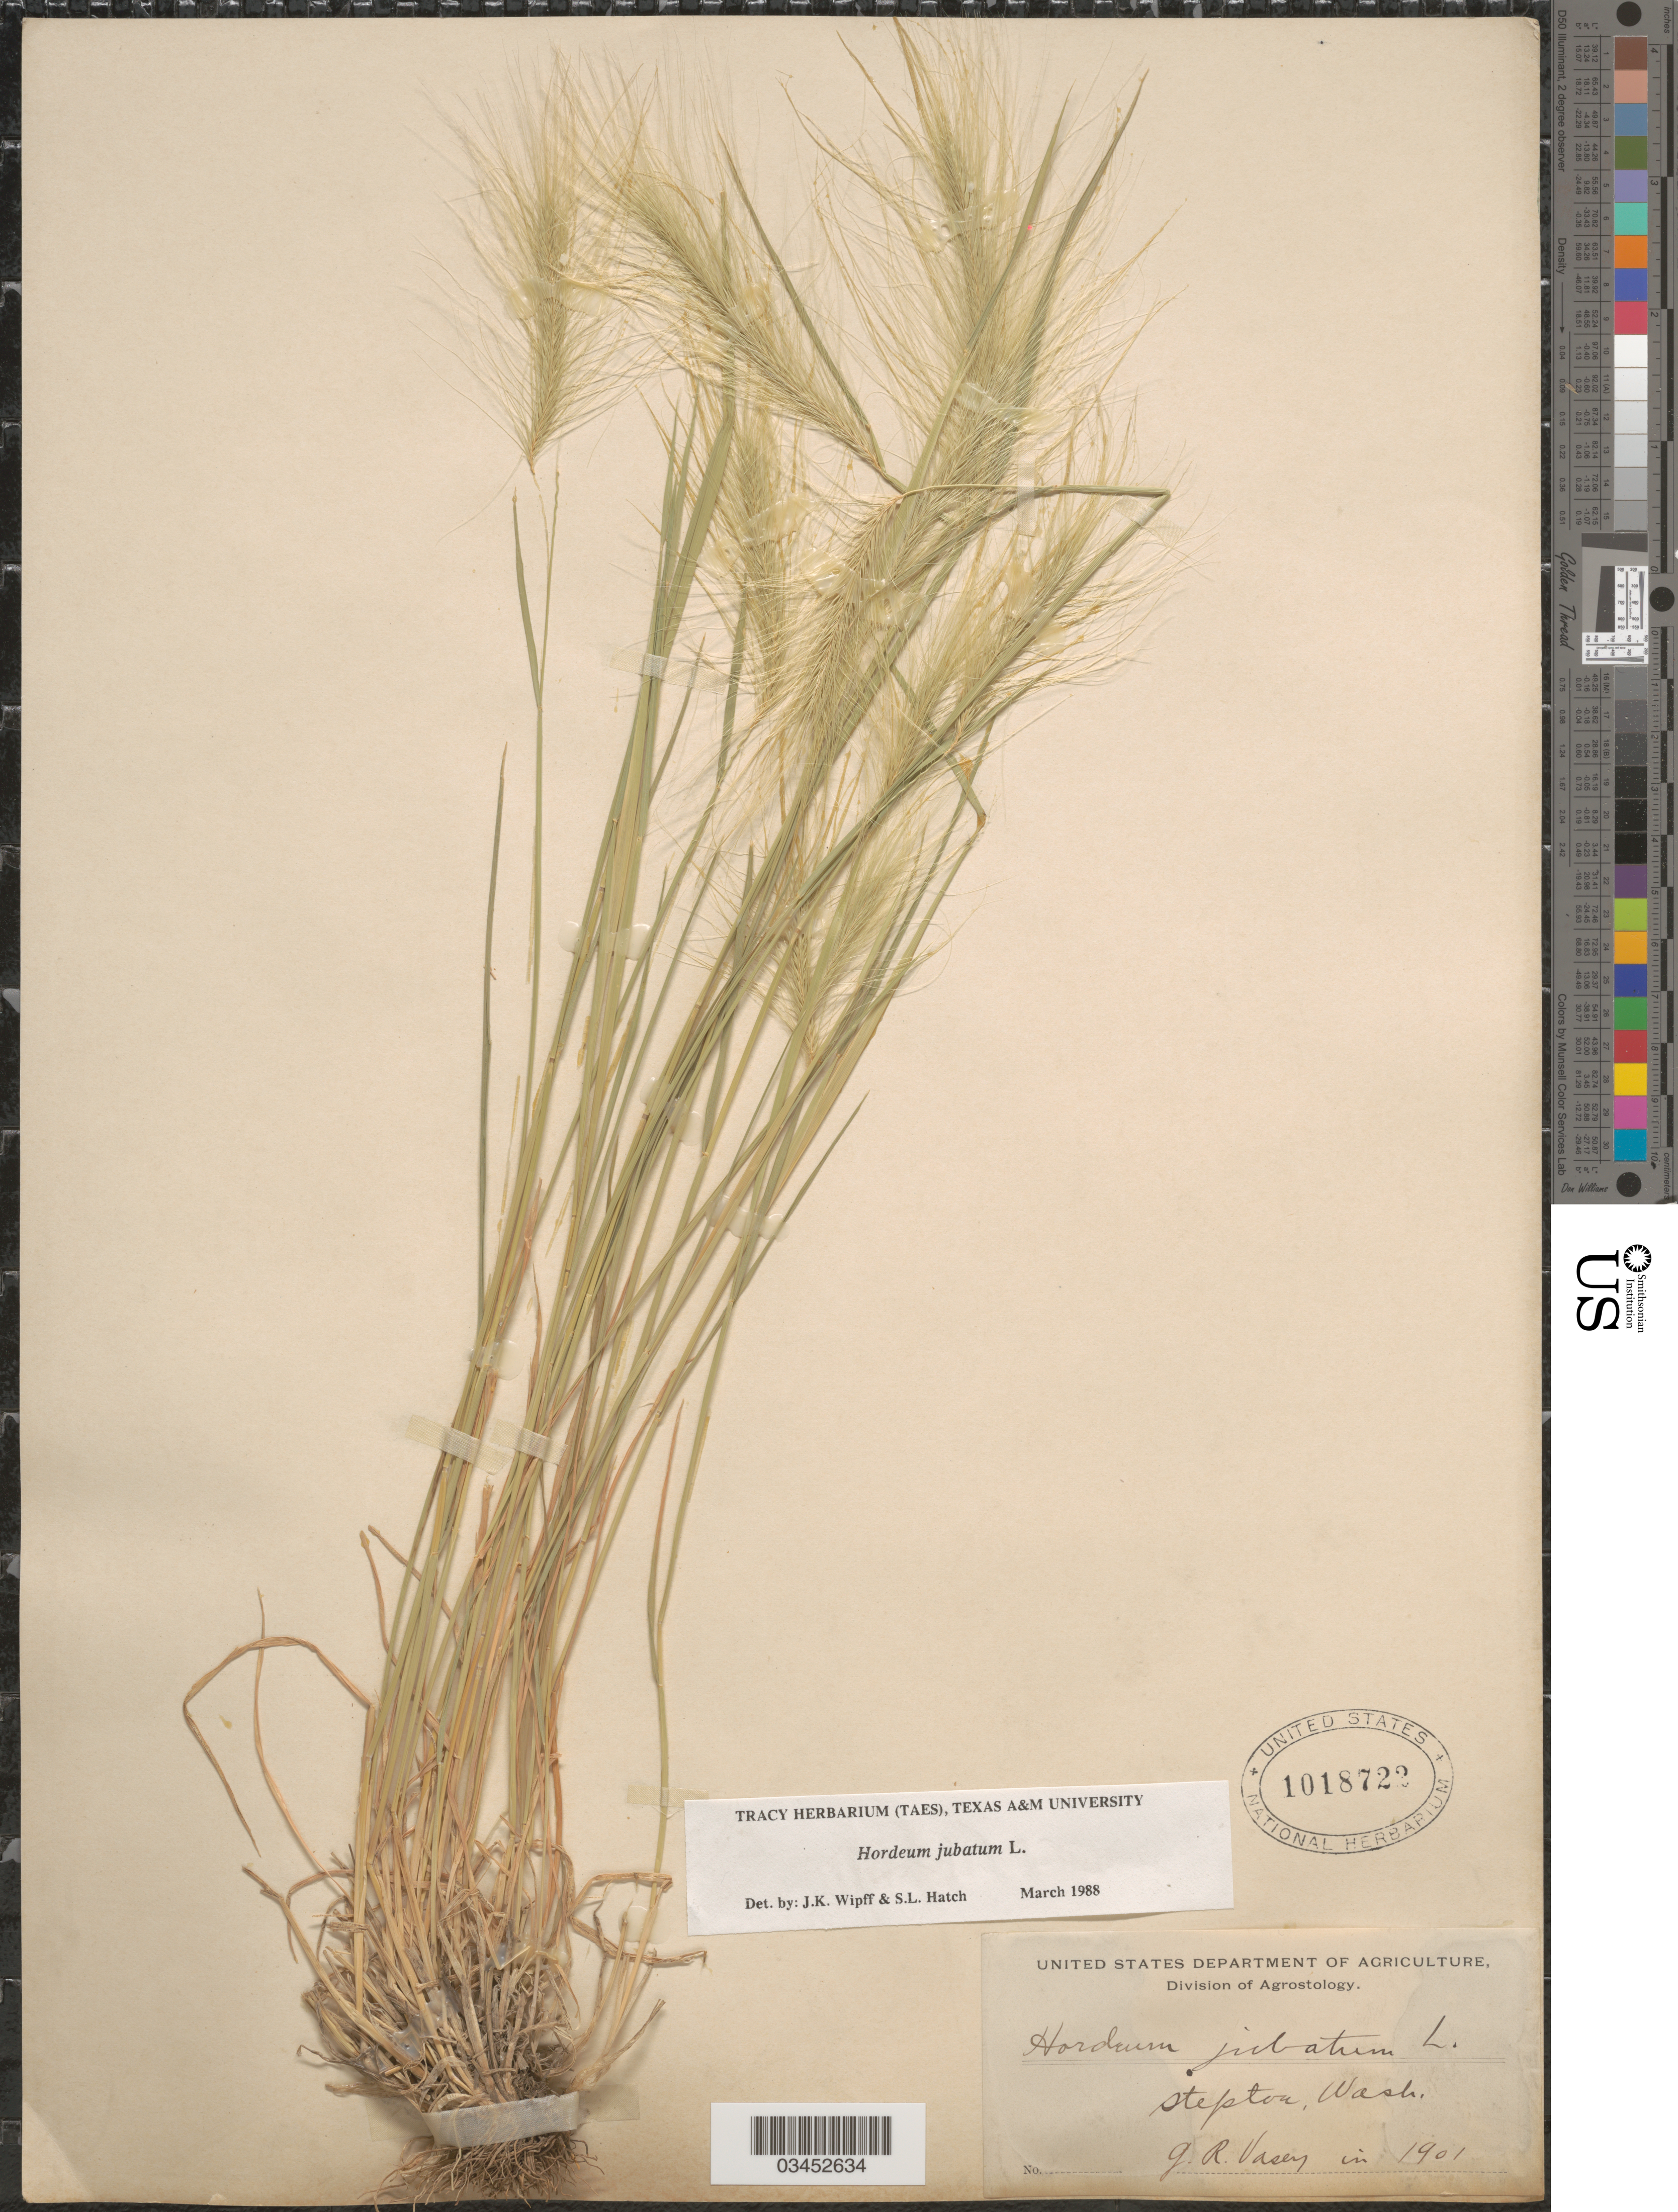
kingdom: Plantae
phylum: Tracheophyta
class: Liliopsida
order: Poales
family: Poaceae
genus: Hordeum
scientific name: Hordeum jubatum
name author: L.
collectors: G. R. Vasey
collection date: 1901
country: United States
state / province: Washington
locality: Steptoe.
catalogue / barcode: US 1018722